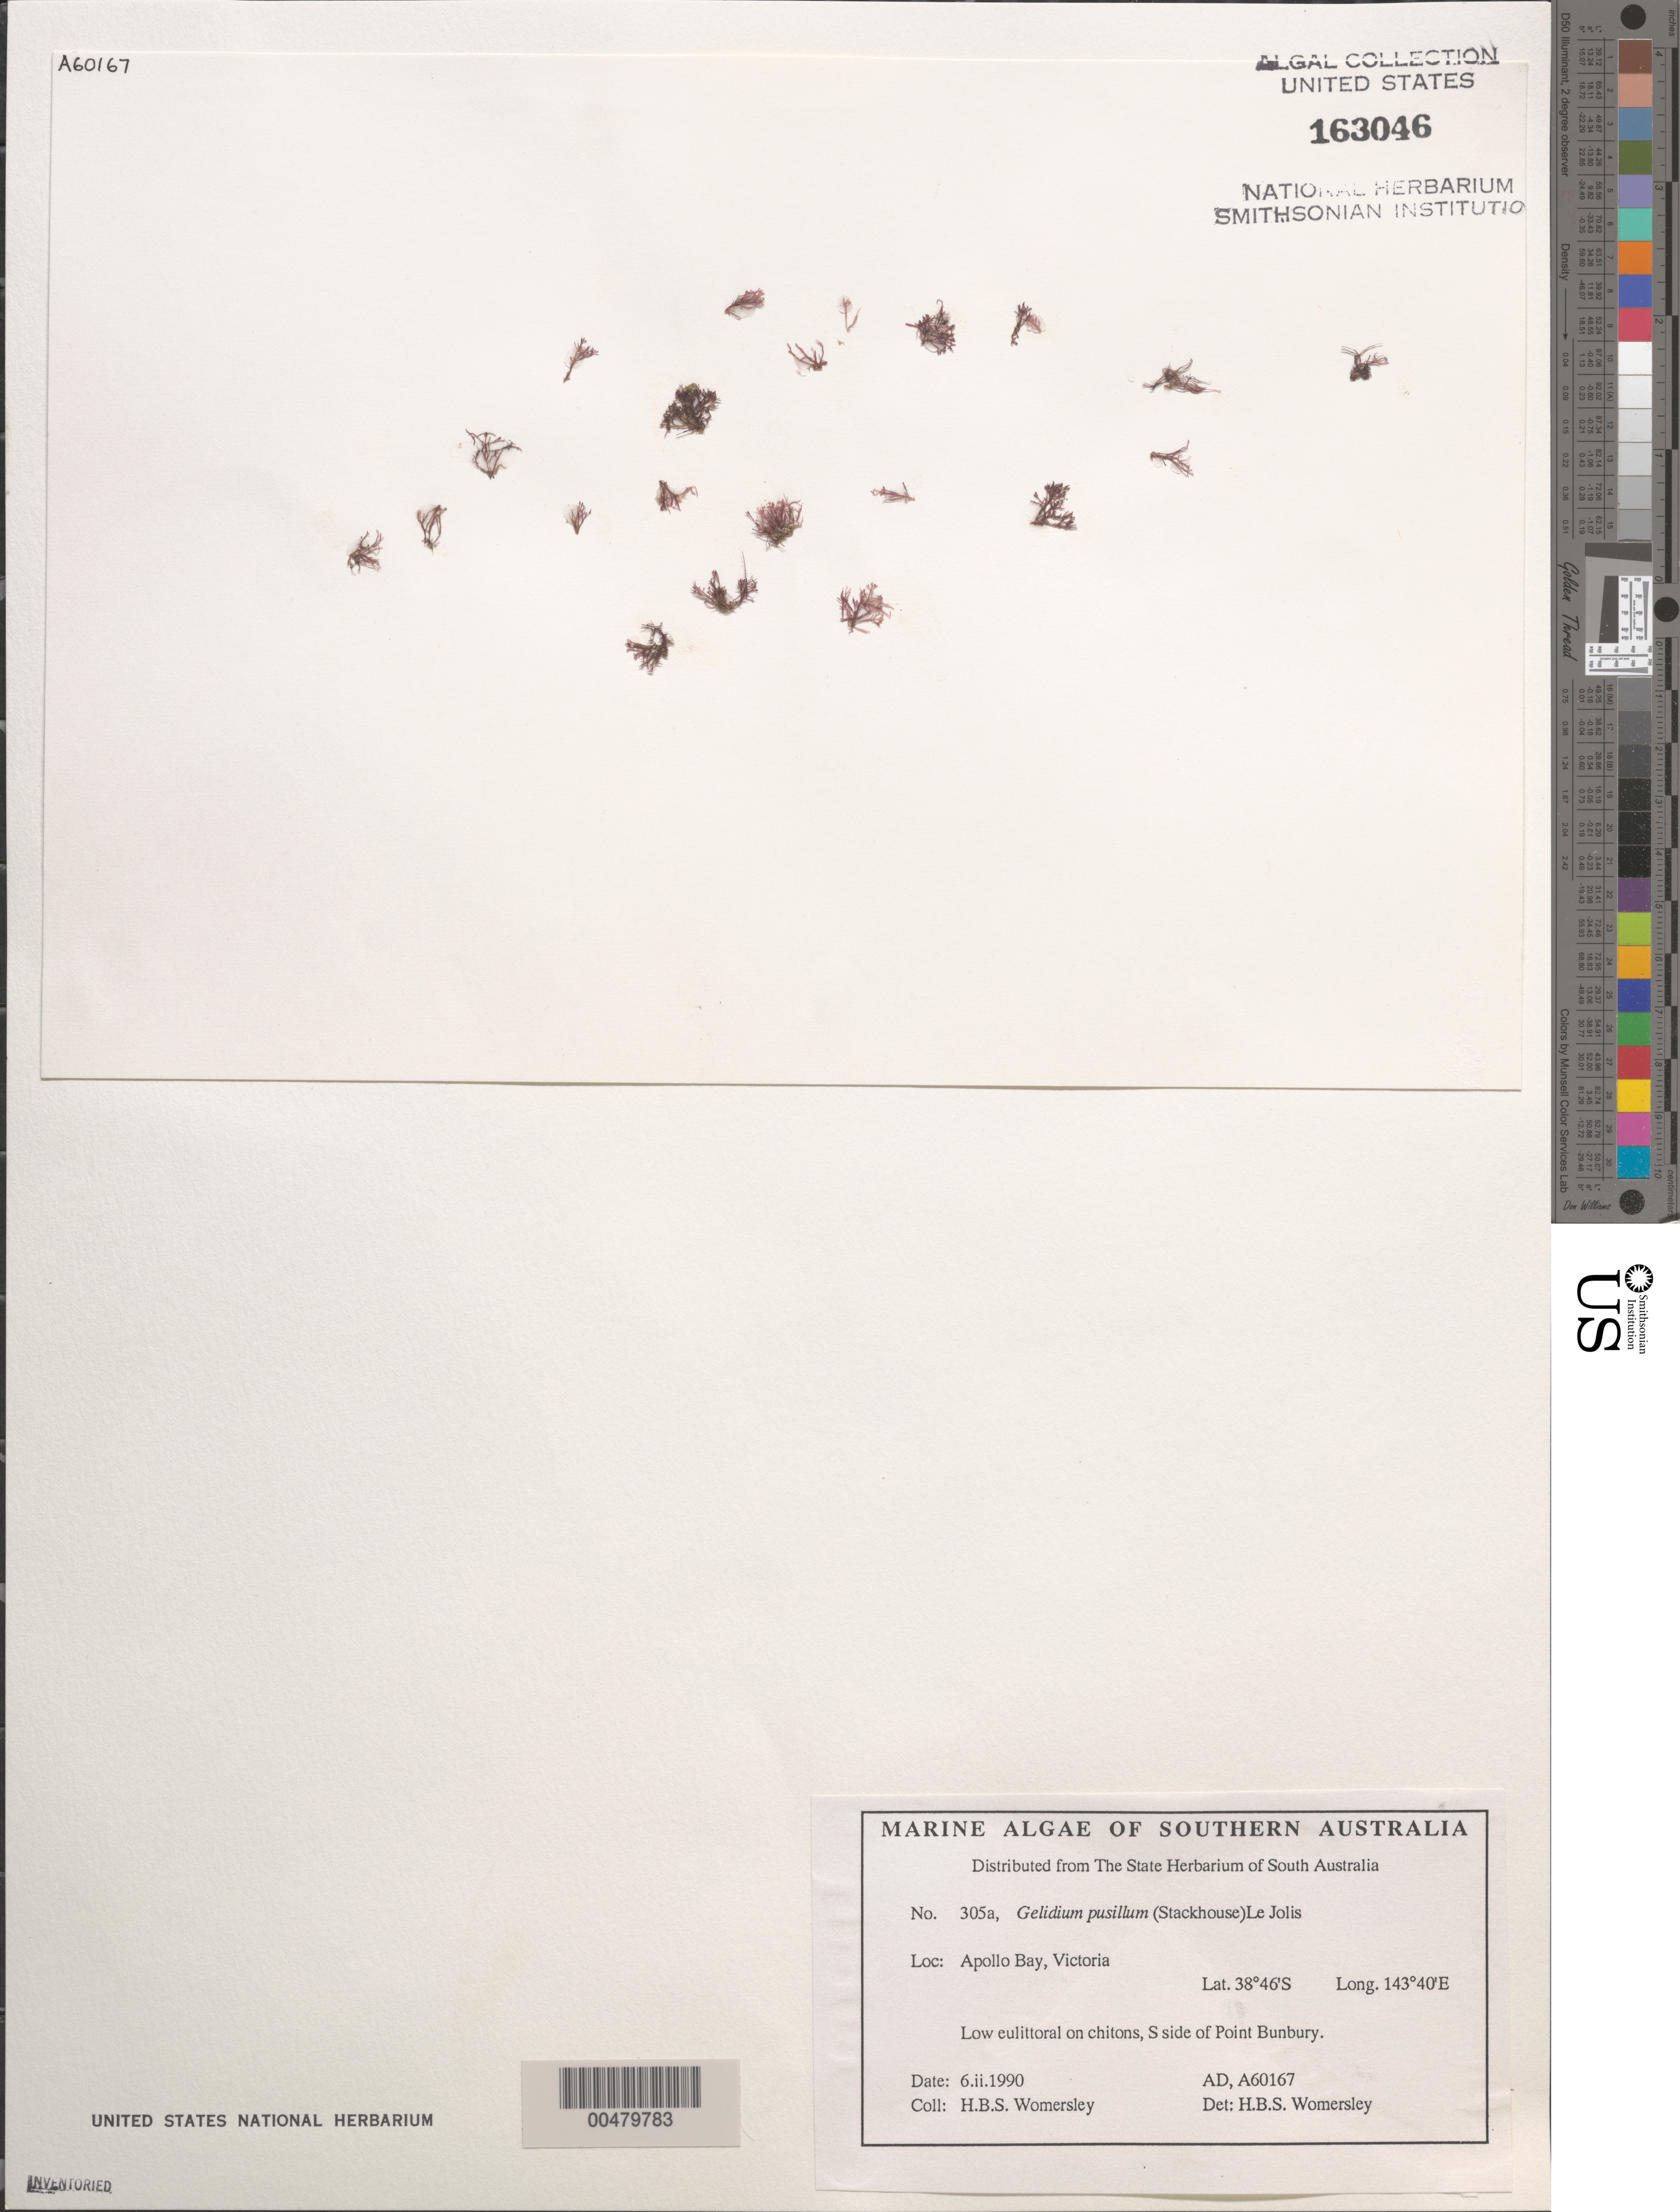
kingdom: Plantae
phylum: Rhodophyta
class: Florideophyceae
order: Gelidiales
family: Gelidiaceae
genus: Gelidium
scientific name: Gelidium pusillum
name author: (Stackh.) Le Jol.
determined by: Womersley, H. B. S.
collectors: H. B. S. Womersley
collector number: Ad A60167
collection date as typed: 06 Feb 1990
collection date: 1990-02-06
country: Australia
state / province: Victoria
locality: Apollo bay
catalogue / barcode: US 163046